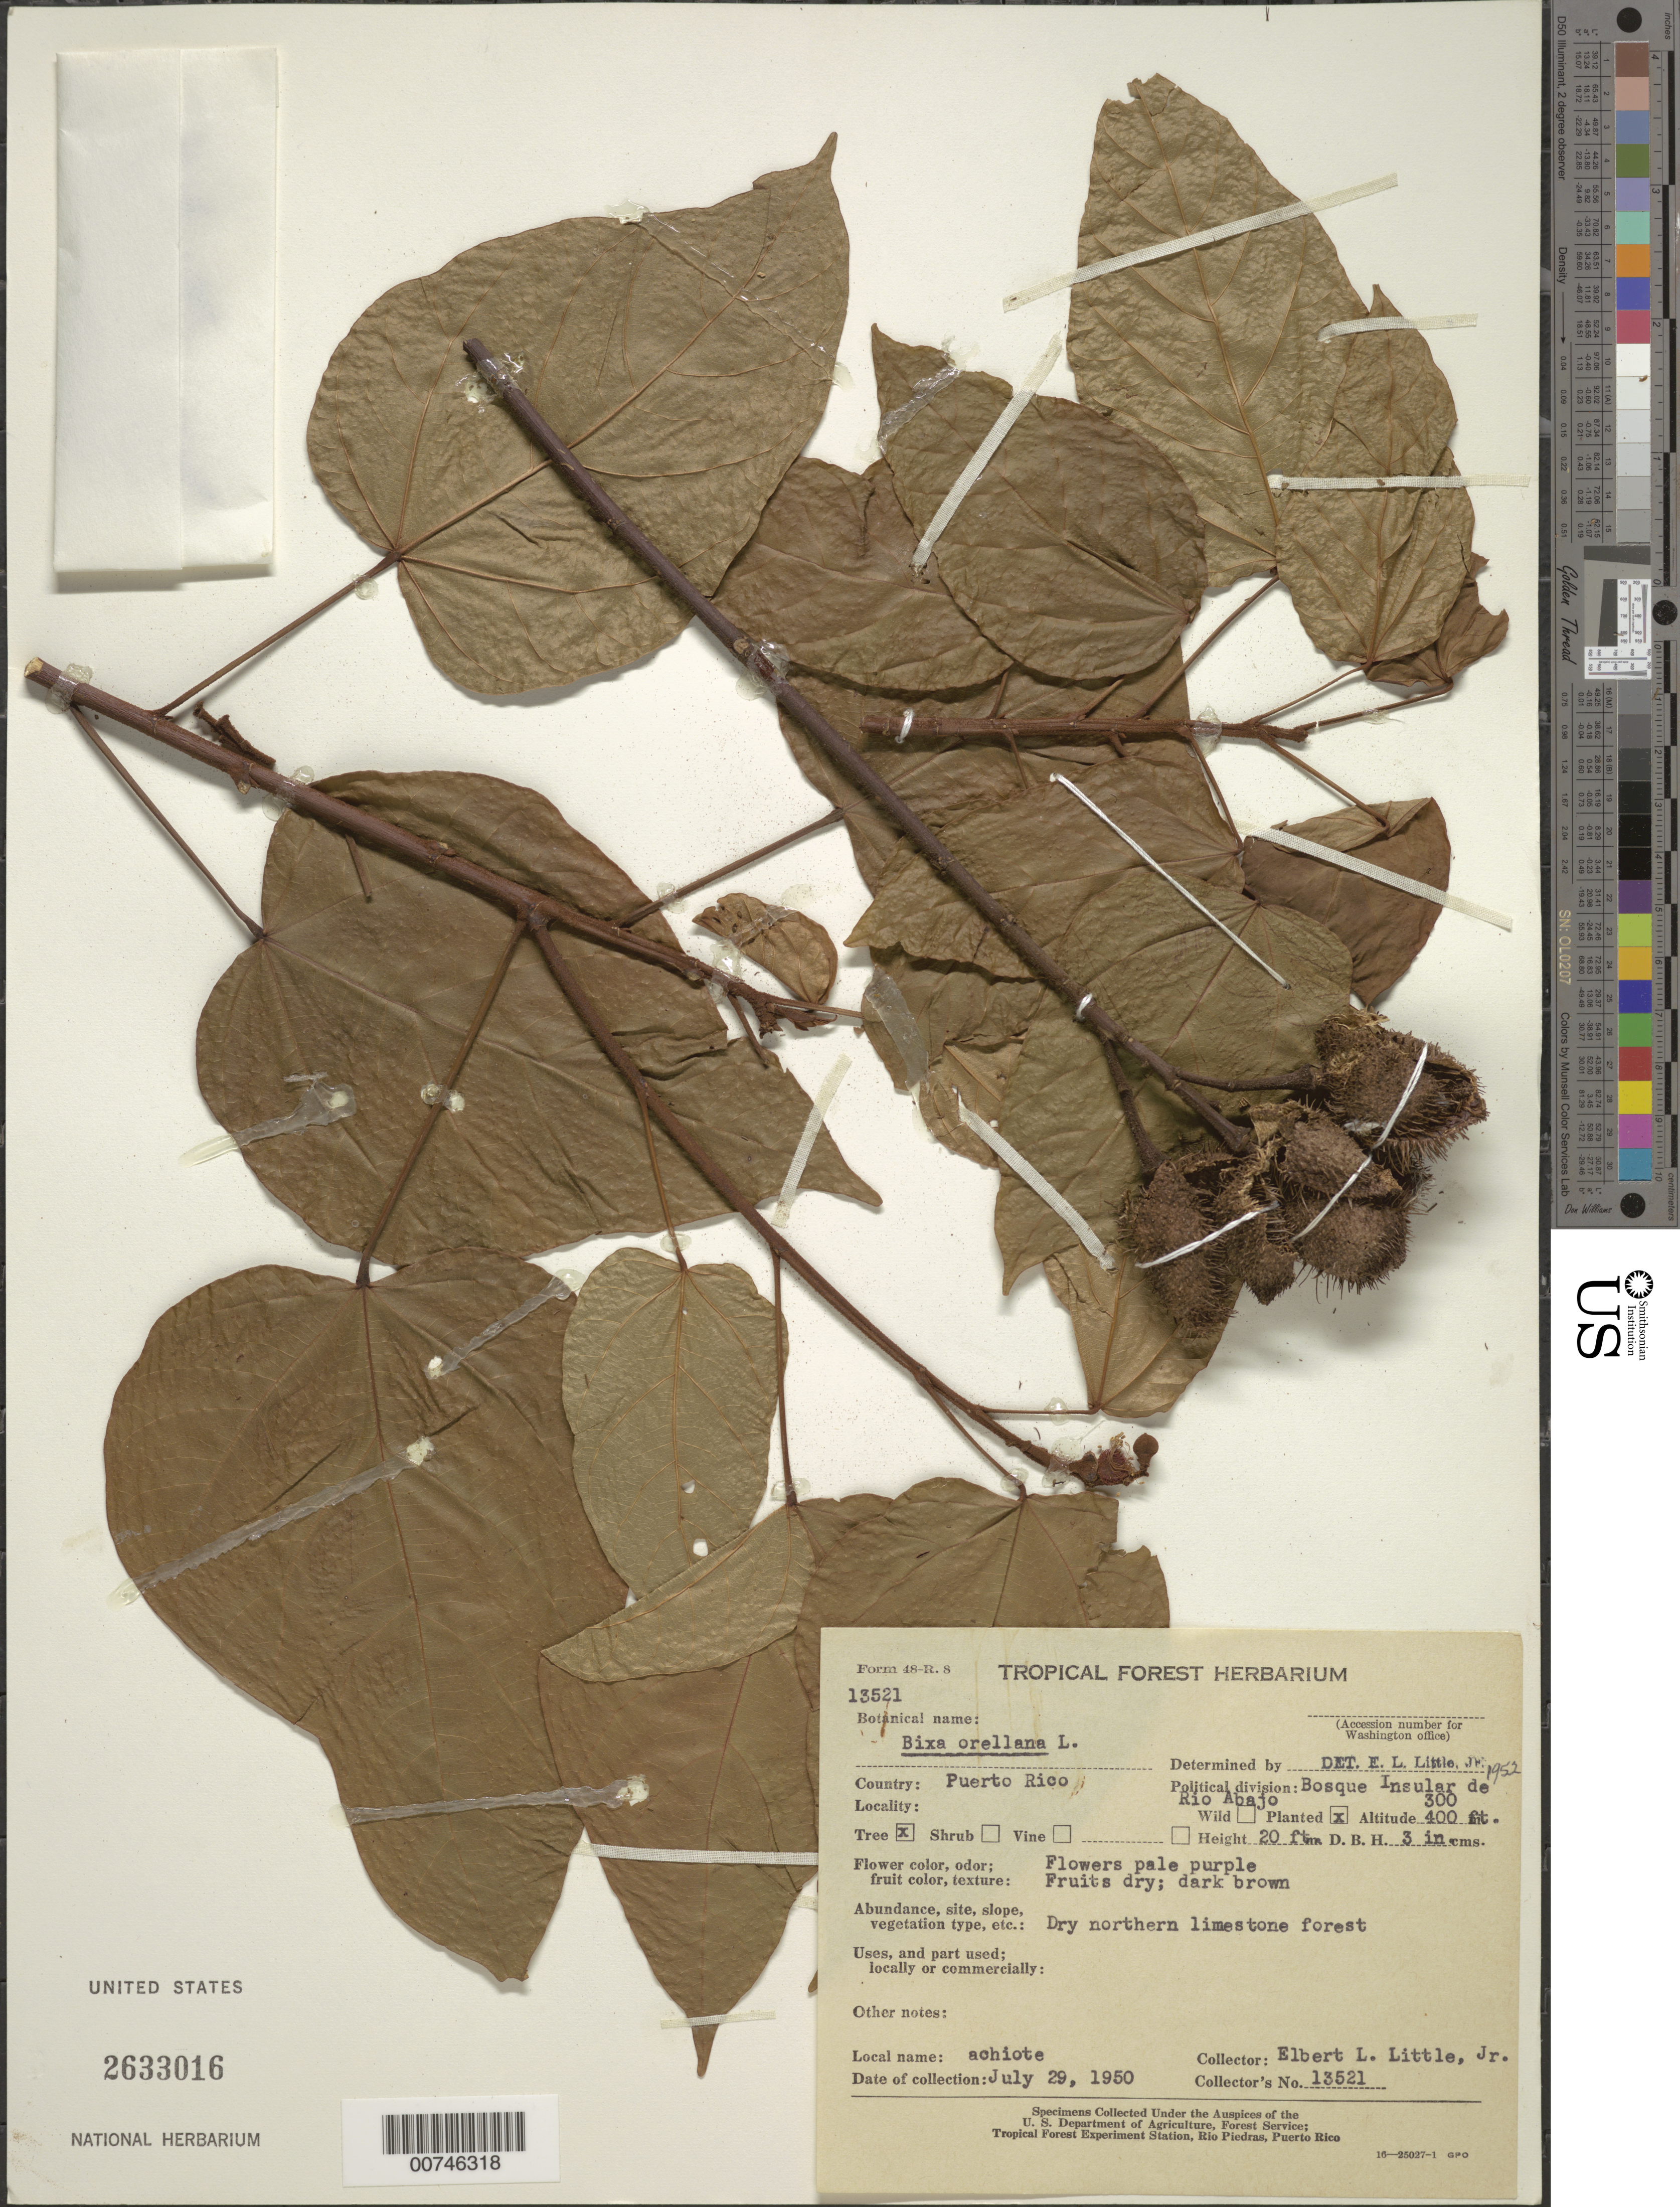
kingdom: Plantae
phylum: Tracheophyta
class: Magnoliopsida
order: Malvales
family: Bixaceae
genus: Bixa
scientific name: Bixa orellana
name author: L.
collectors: E. L. Little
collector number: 13521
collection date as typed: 29 Jul 1950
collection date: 1950-07-29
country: Puerto Rico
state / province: Arecibo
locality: Bosque Insular de Río Abajo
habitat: Dry northern limestone forest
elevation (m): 91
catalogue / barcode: US 2633016